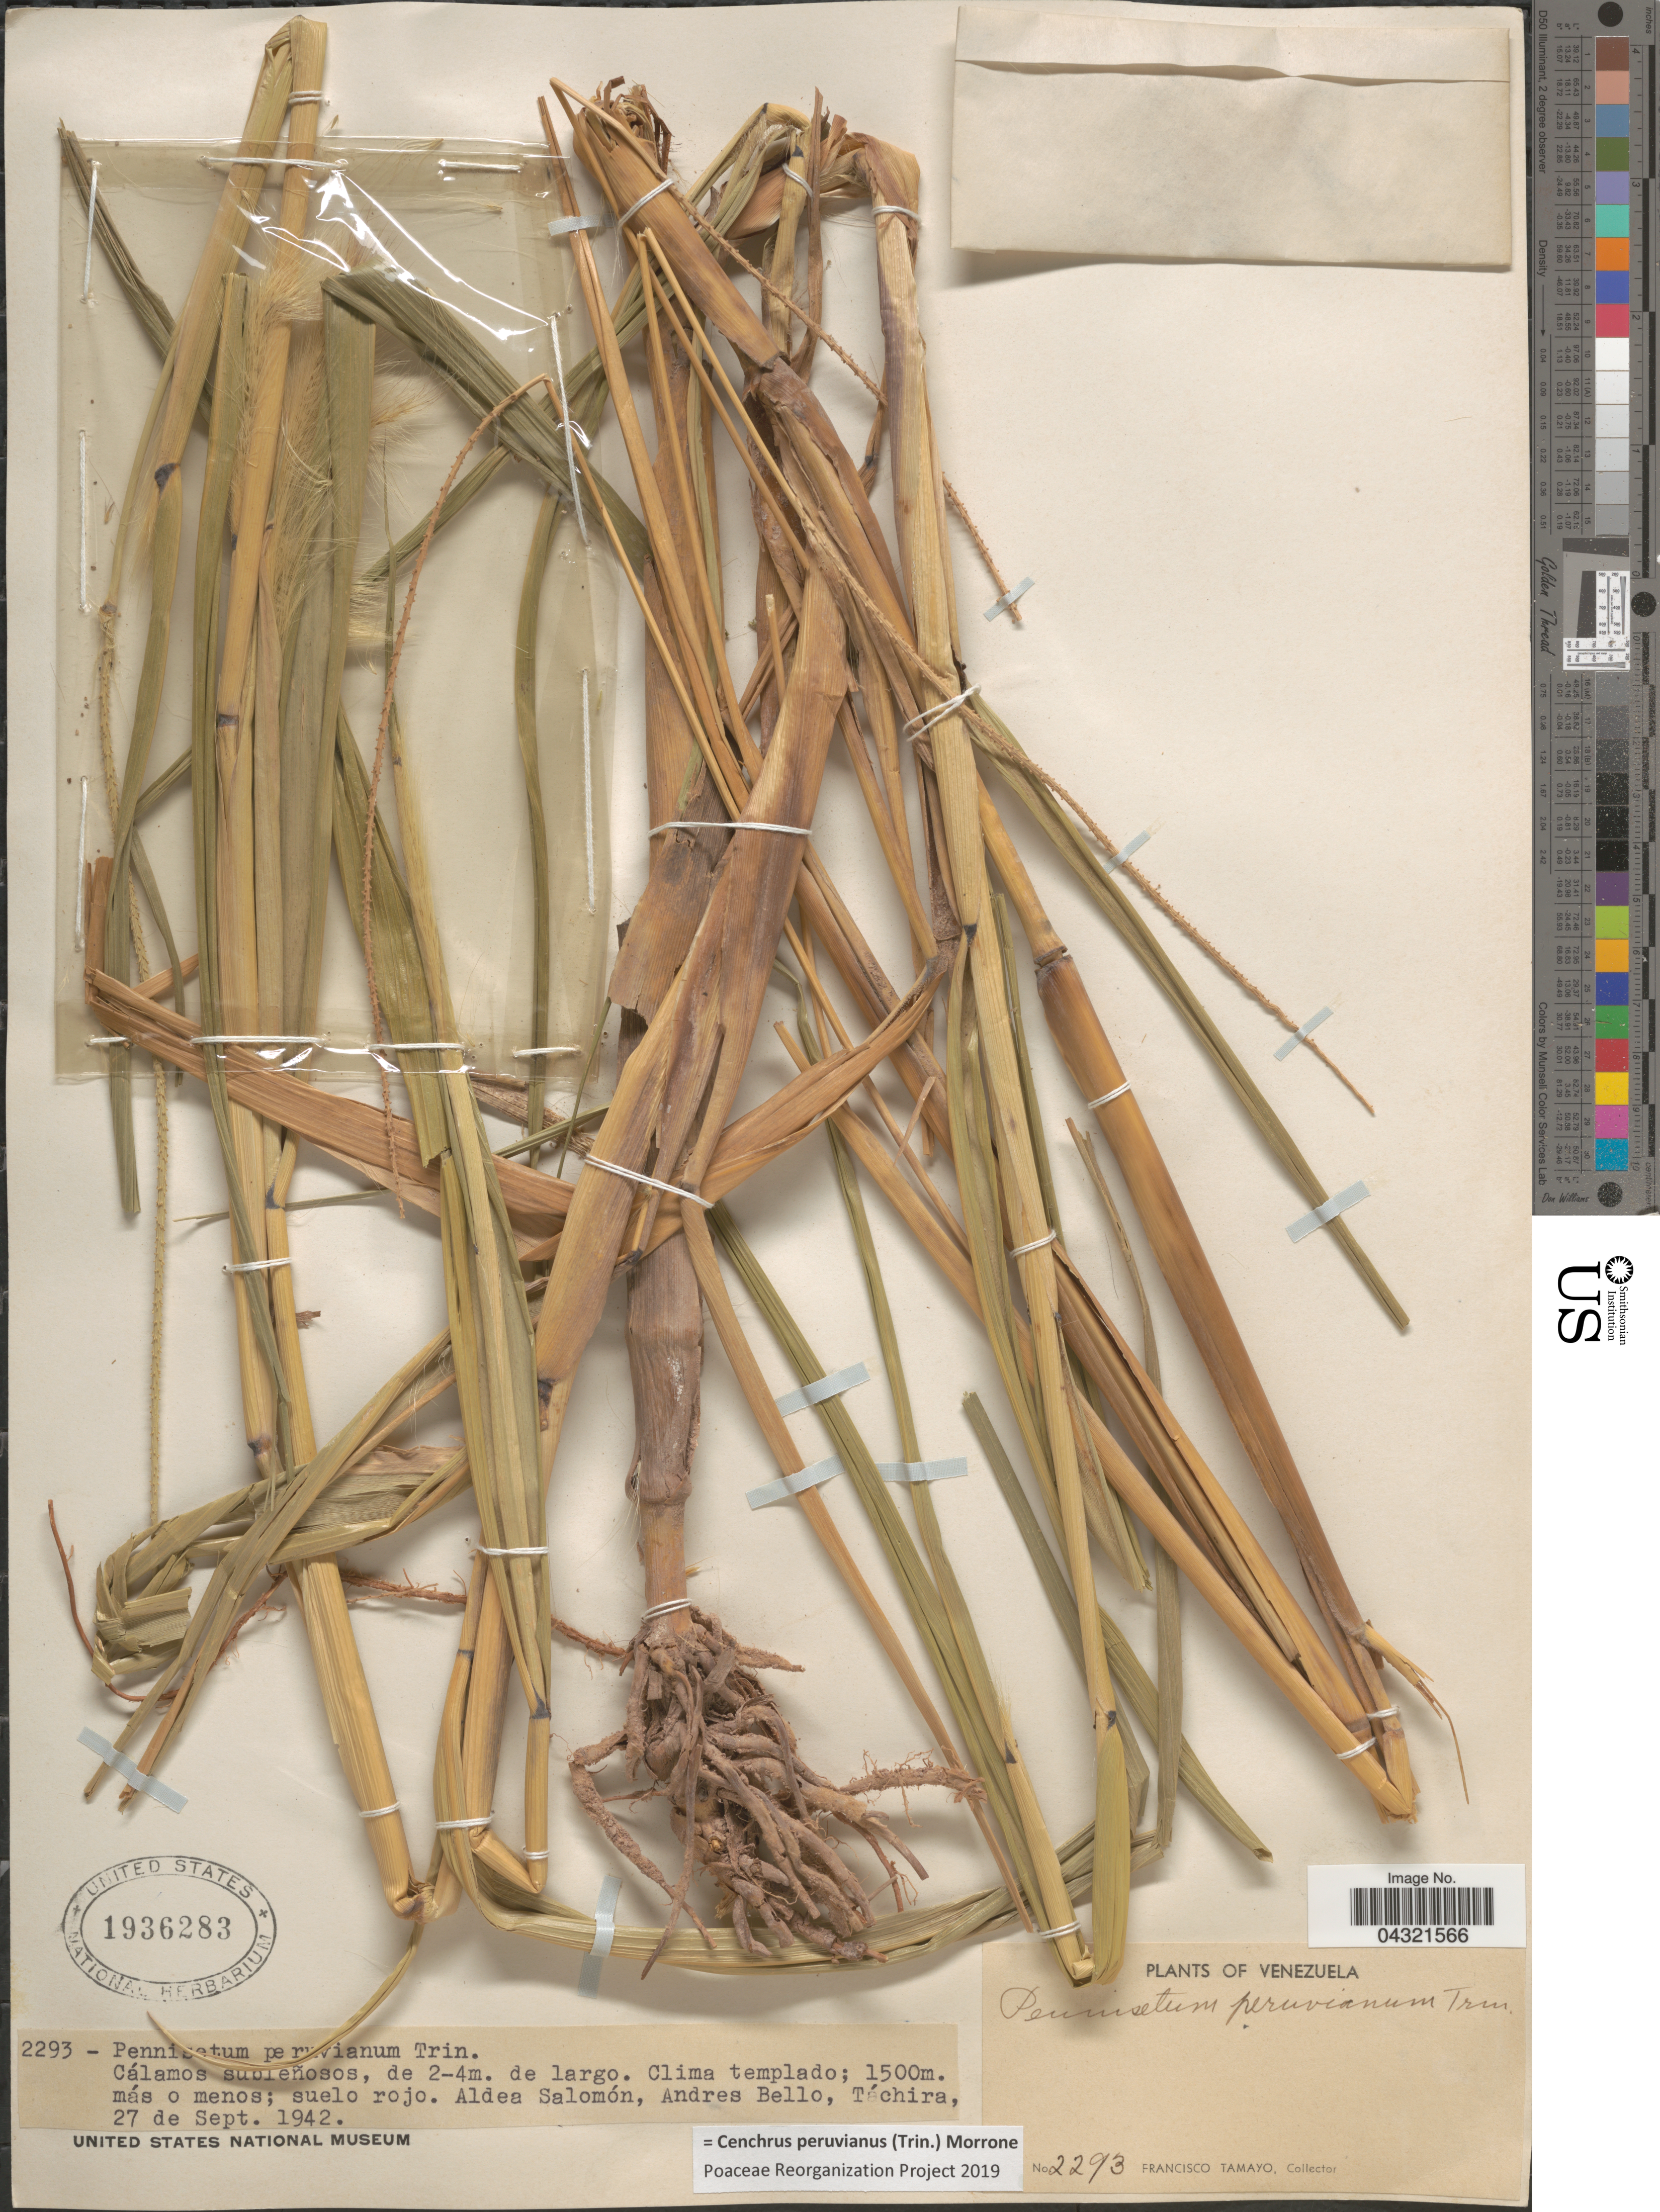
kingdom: Plantae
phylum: Tracheophyta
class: Liliopsida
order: Poales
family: Poaceae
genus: Cenchrus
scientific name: Cenchrus peruvianus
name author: (Trin.) Morrone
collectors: F. Tamayo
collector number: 2293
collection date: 1942-09-27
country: Venezuela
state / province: Tachira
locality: Cálamos subleñosos, de 2-4m. de largo. Clima templado; más o menos; suelo rojo. Aldea Salomón, Andres Bello.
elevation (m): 1500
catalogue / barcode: US 1936283